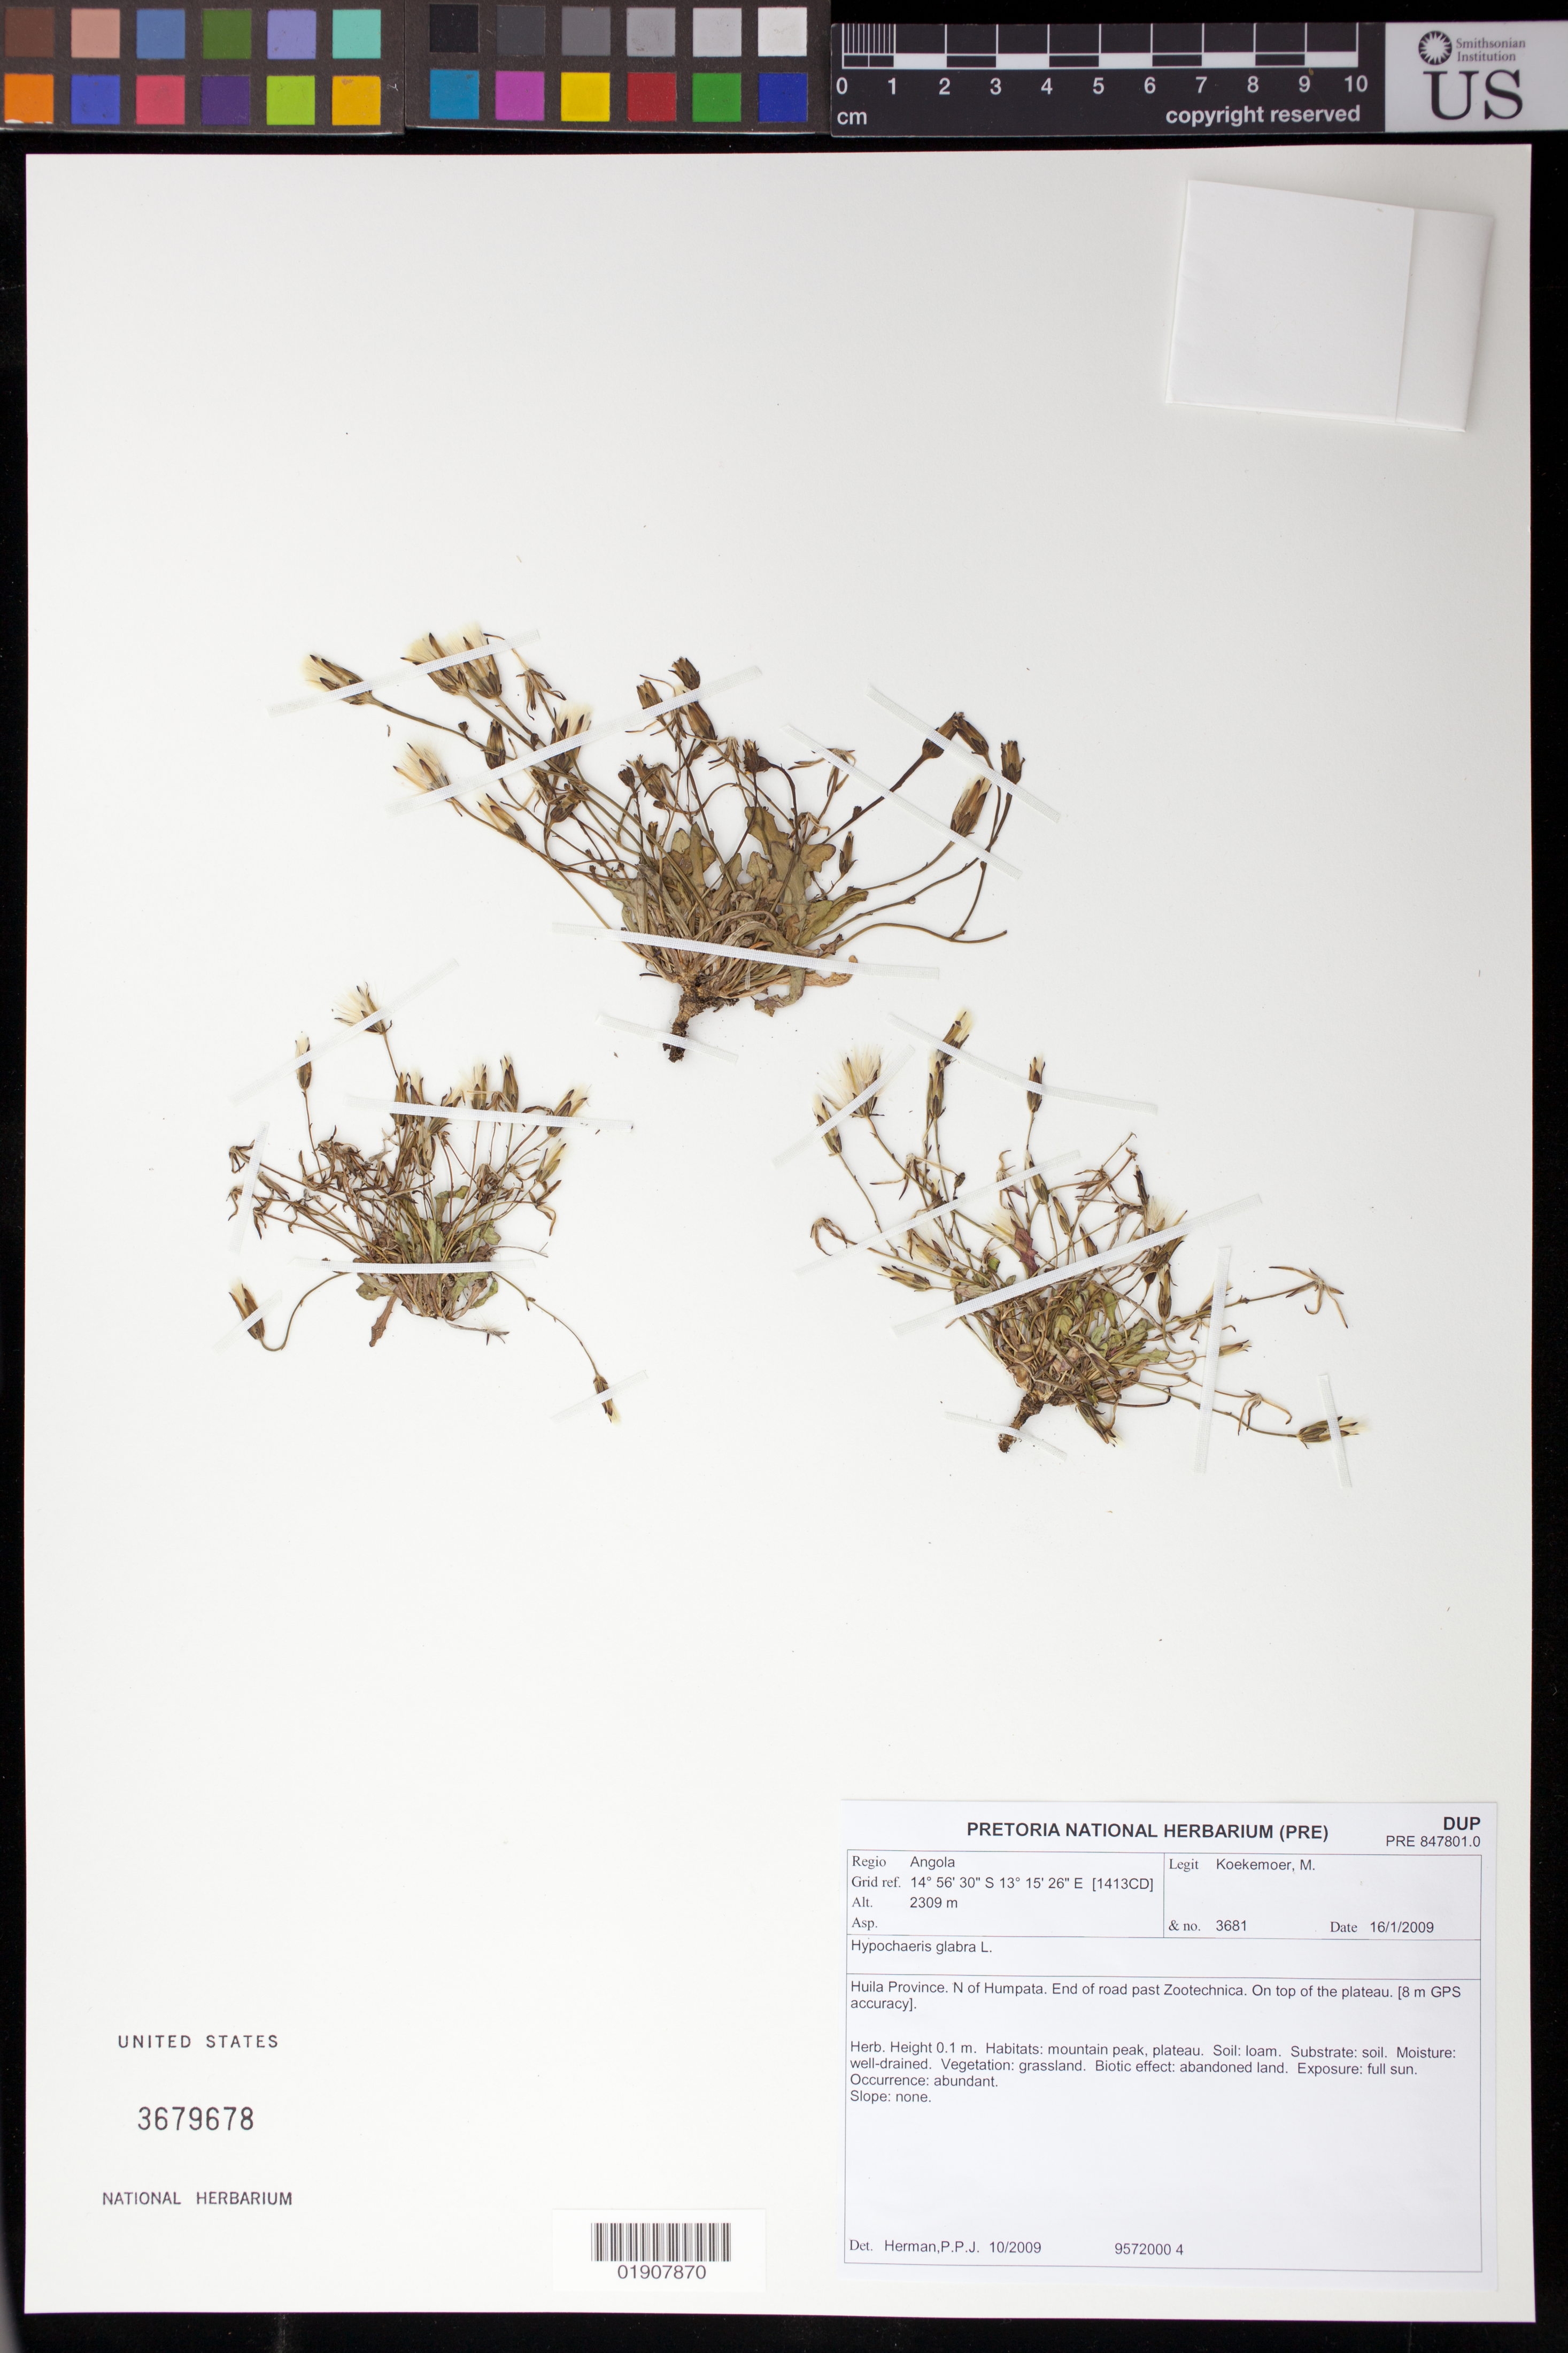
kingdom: Plantae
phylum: Tracheophyta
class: Magnoliopsida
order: Asterales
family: Asteraceae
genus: Hypochaeris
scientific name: Hypochaeris glabra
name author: L.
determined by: Herman, P. P. J.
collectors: M. Koekemoer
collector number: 3681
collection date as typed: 16 Jan 2009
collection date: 2009-01-16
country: Angola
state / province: Huíla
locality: N. of Humpata. End of road past Zootechnica. On top of the plateau.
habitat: Mountain peak, plateau.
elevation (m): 2309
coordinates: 14 56 30 S, 13 15 26 E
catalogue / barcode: US 3679678